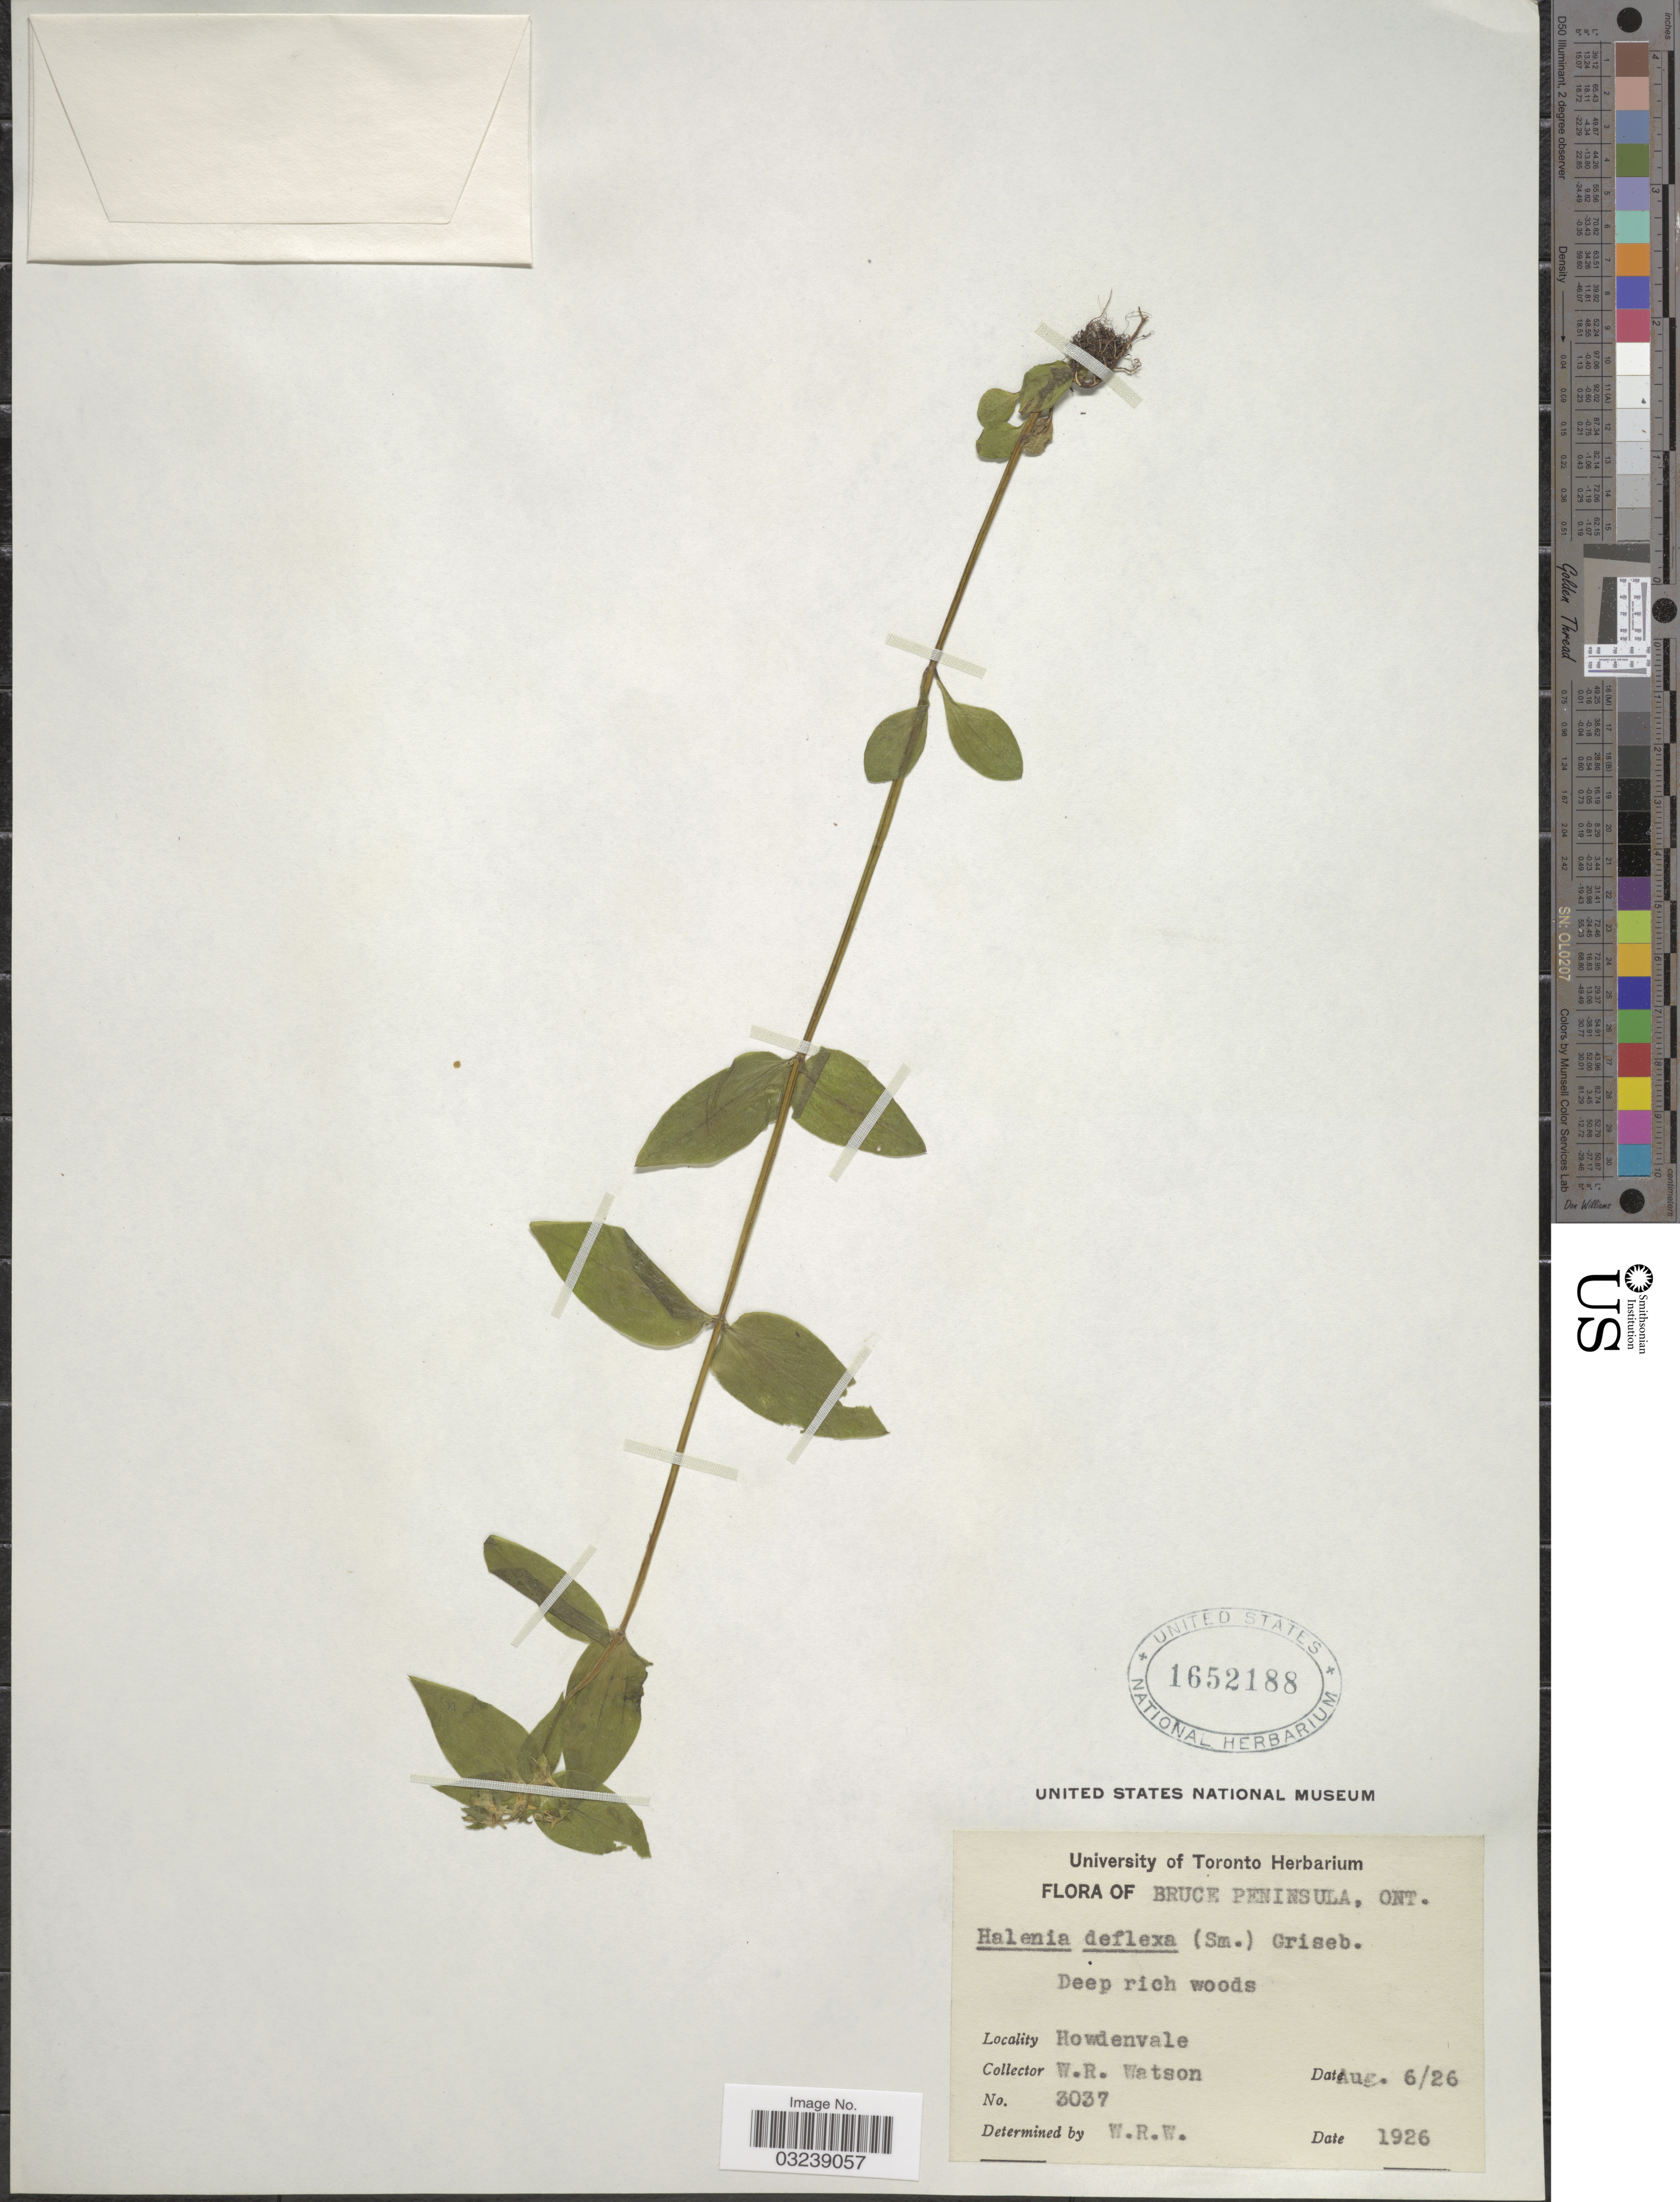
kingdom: Plantae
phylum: Tracheophyta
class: Magnoliopsida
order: Gentianales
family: Gentianaceae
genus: Halenia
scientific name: Halenia deflexa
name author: (Sm.) Griseb.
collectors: W. R. Watson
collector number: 3037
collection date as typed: Transcribed d/m/y: 6/8/26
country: Canada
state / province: Ontario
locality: Bruce Peninsula, Ont. Howdenvale.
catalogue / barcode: US 1652188